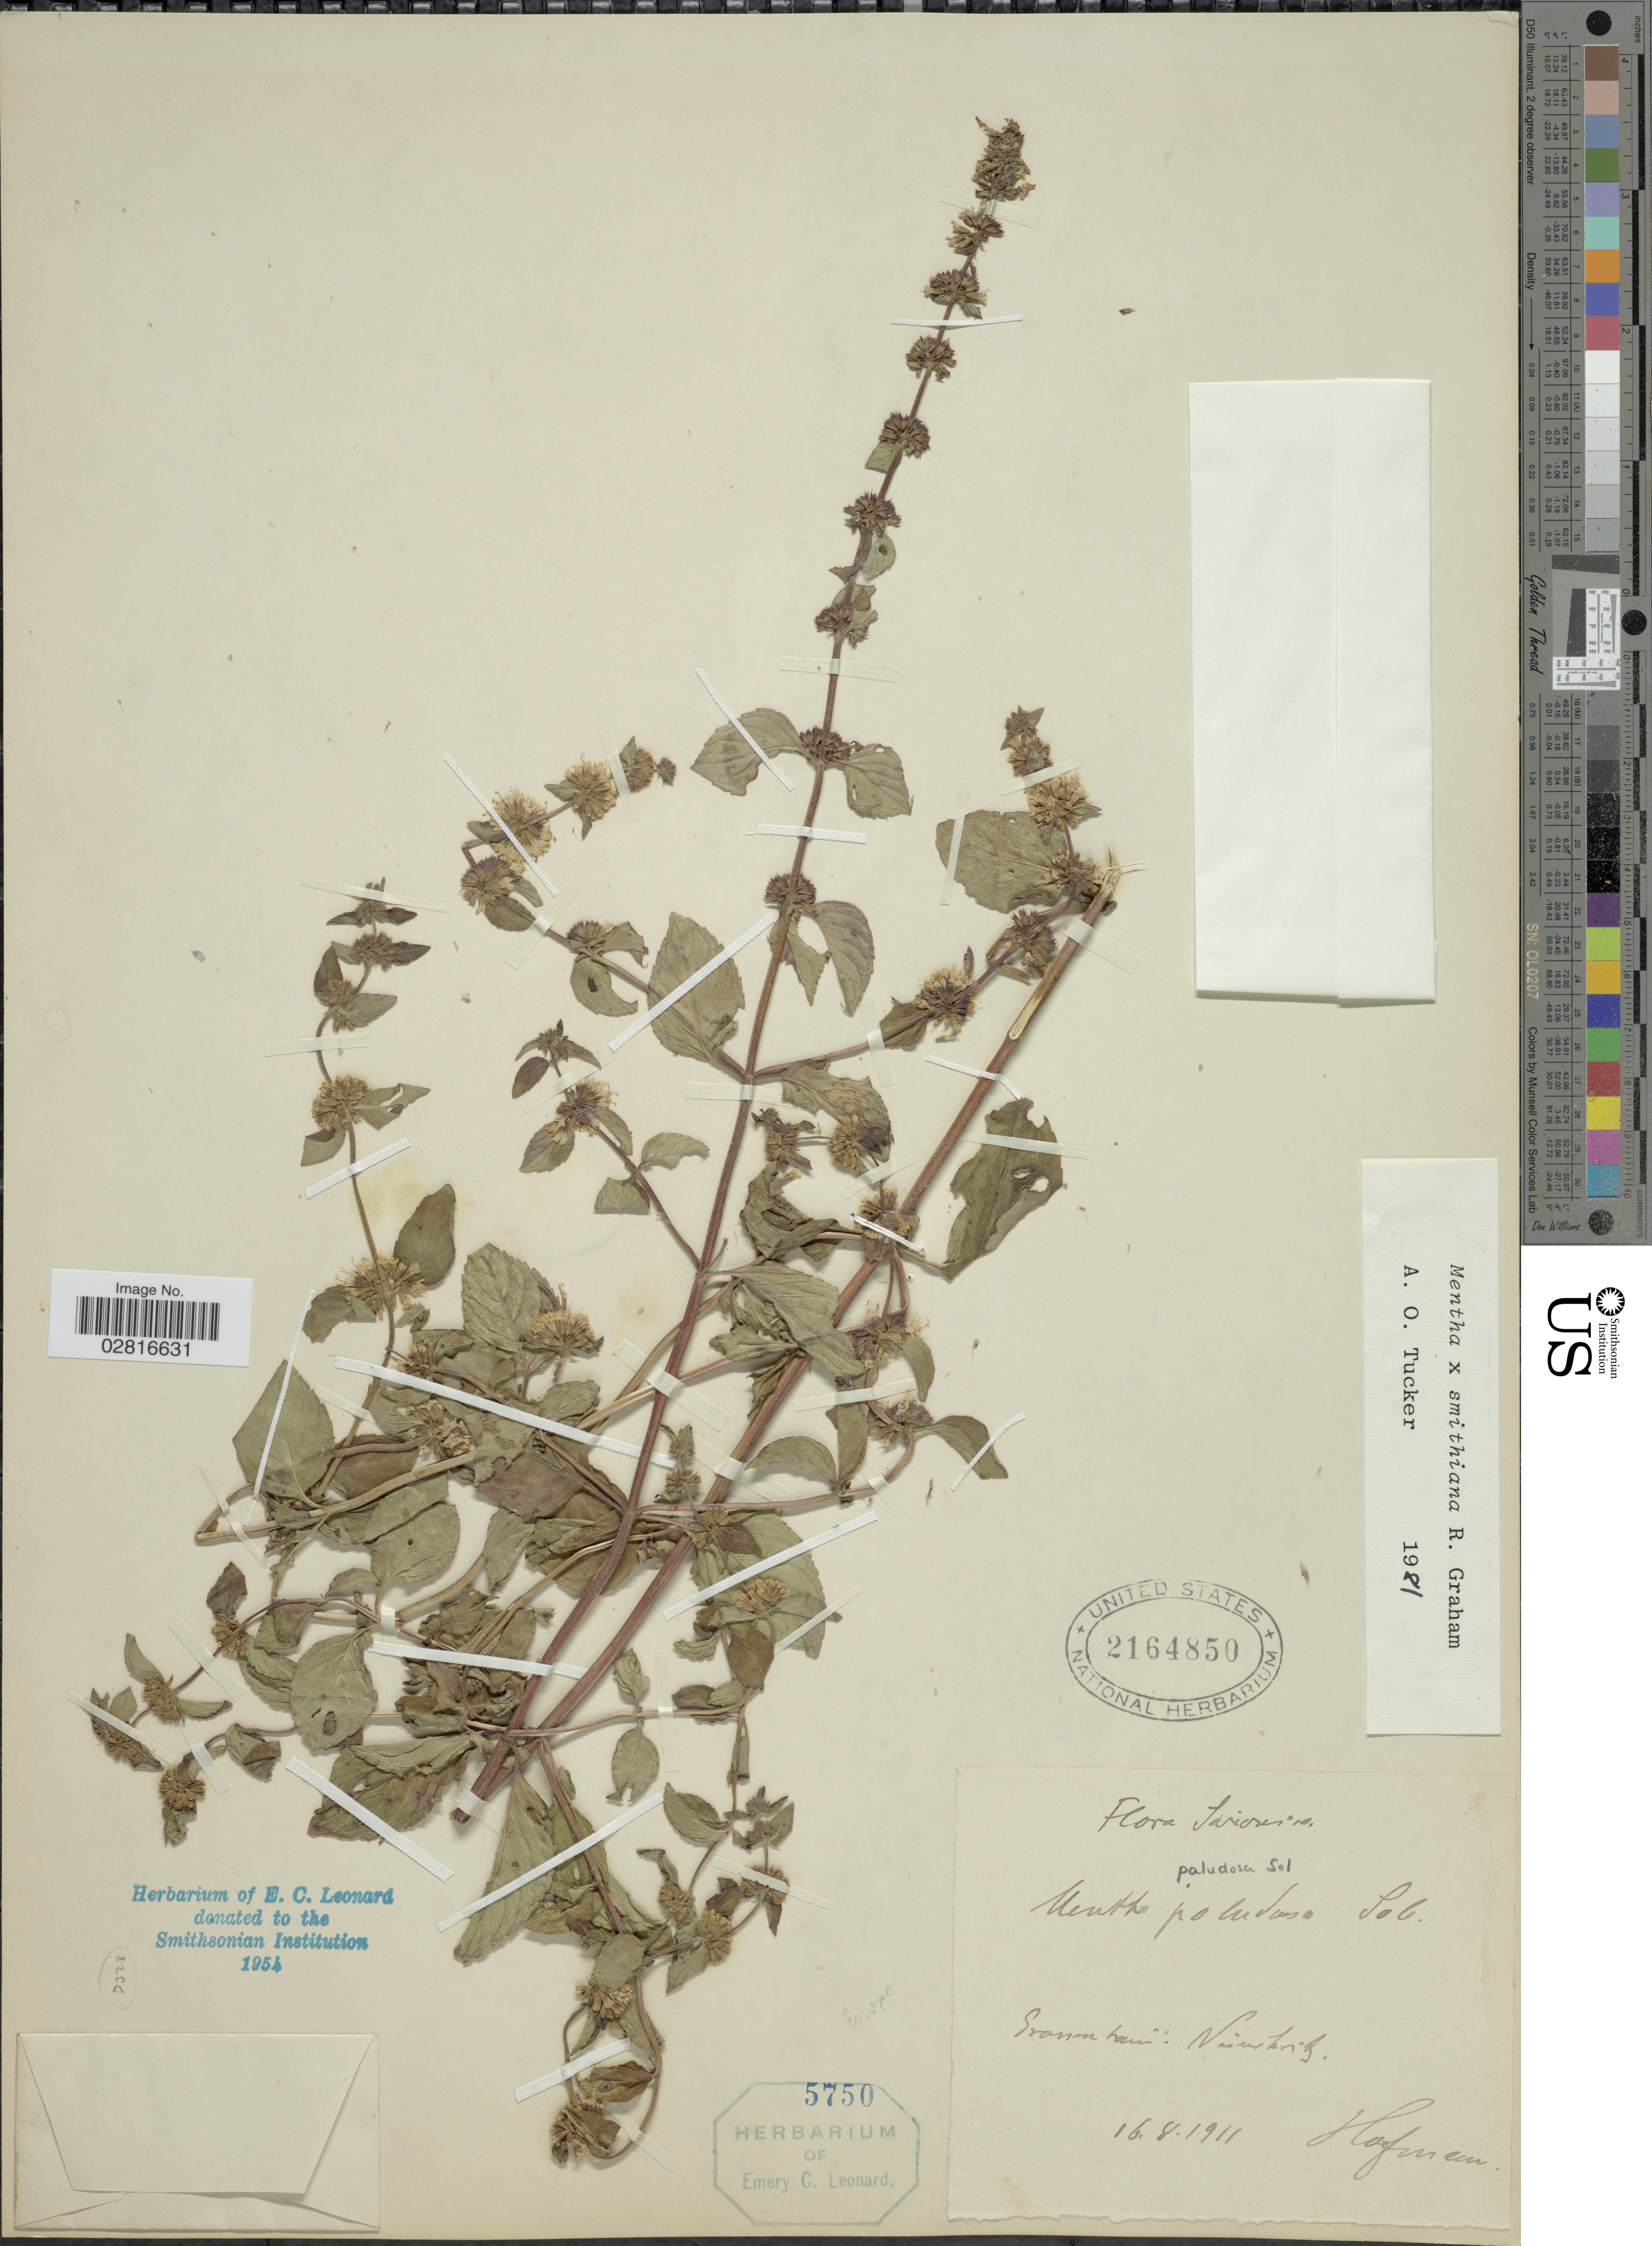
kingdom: Plantae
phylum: Tracheophyta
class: Magnoliopsida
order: Lamiales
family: Lamiaceae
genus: Mentha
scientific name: Mentha x smithiana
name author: R.A. Graham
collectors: -. Hofmann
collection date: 1911-08-16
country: Germany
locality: Saxonica. [illegible text]. Europe.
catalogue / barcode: US 2164850